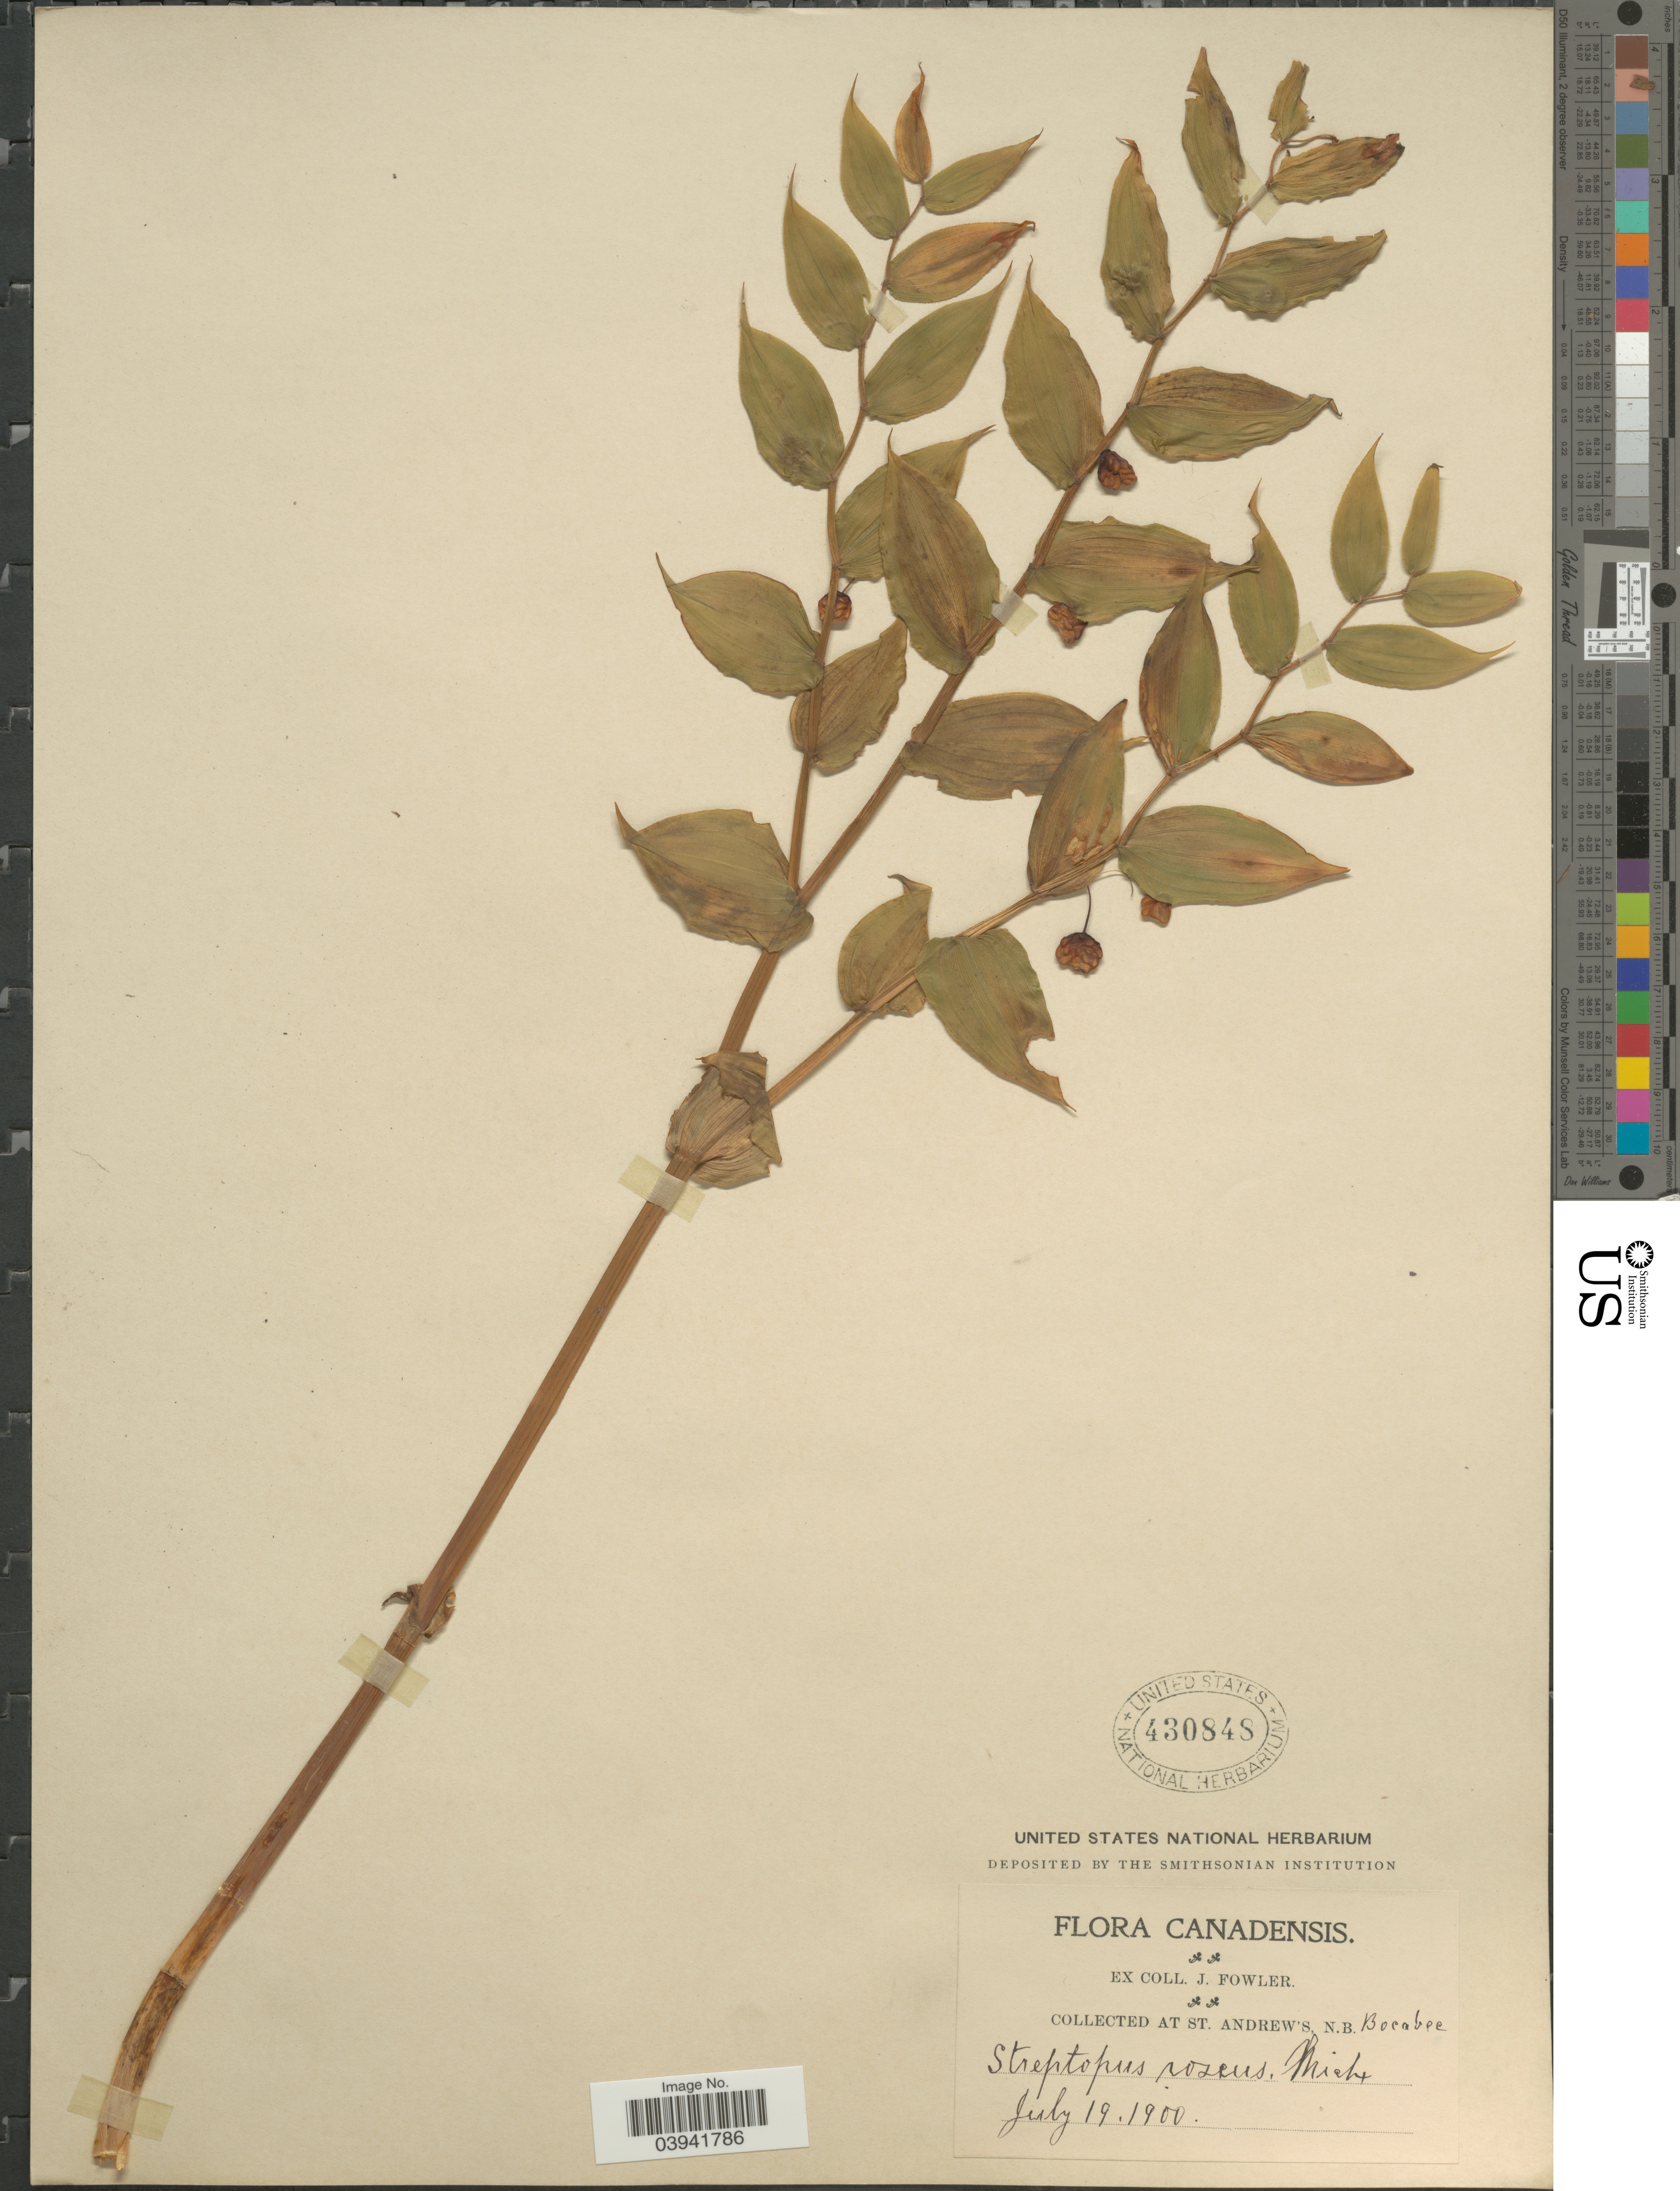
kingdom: Plantae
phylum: Tracheophyta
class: Liliopsida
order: Liliales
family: Liliaceae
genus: Streptopus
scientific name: Streptopus roseus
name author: Michx.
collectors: J. Fowler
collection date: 1900-07-19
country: Canada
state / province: New Brunswick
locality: St. Andrews.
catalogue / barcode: US 430848